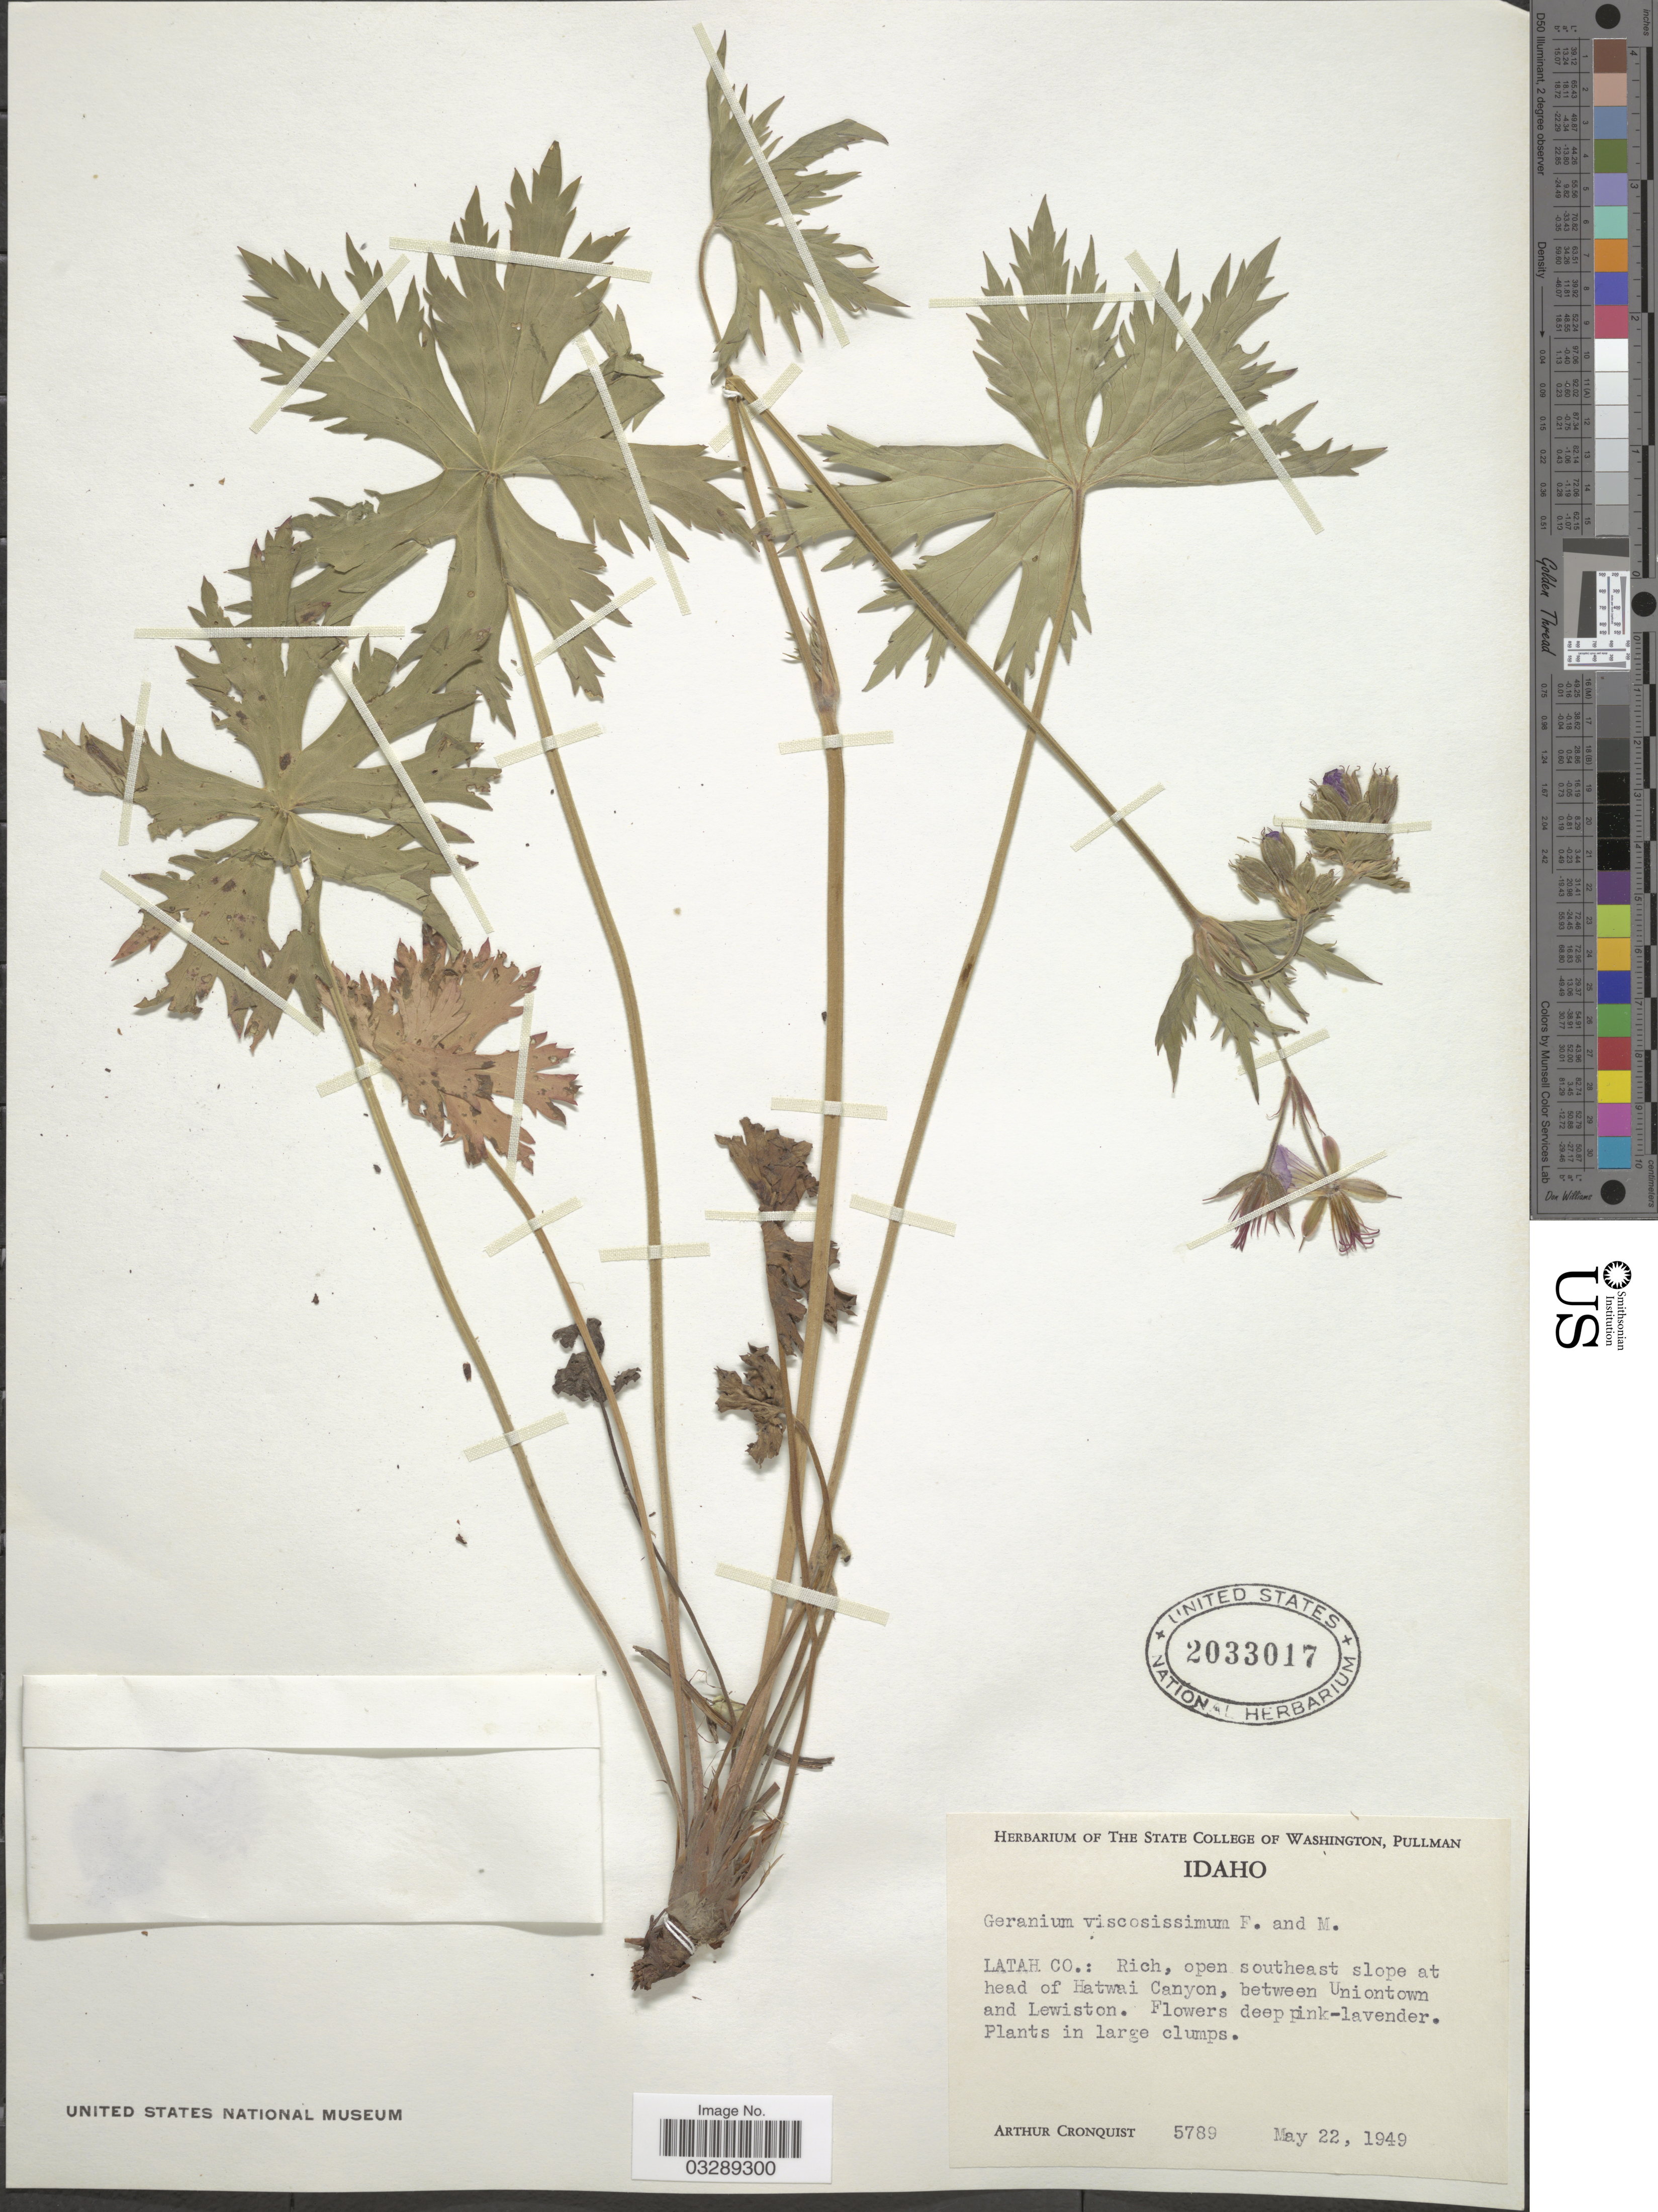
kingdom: Plantae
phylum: Tracheophyta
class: Magnoliopsida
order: Geraniales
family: Geraniaceae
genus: Geranium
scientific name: Geranium viscosissimum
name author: Fisch. & C.A. Mey.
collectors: A. J. Cronquist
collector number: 5789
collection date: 1949-05-22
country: United States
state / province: Idaho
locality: Latah Co.: Rich, open southeast slope at head of Hatwai Canyon, between Uniontown and Lewiston.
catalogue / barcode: US 2033017